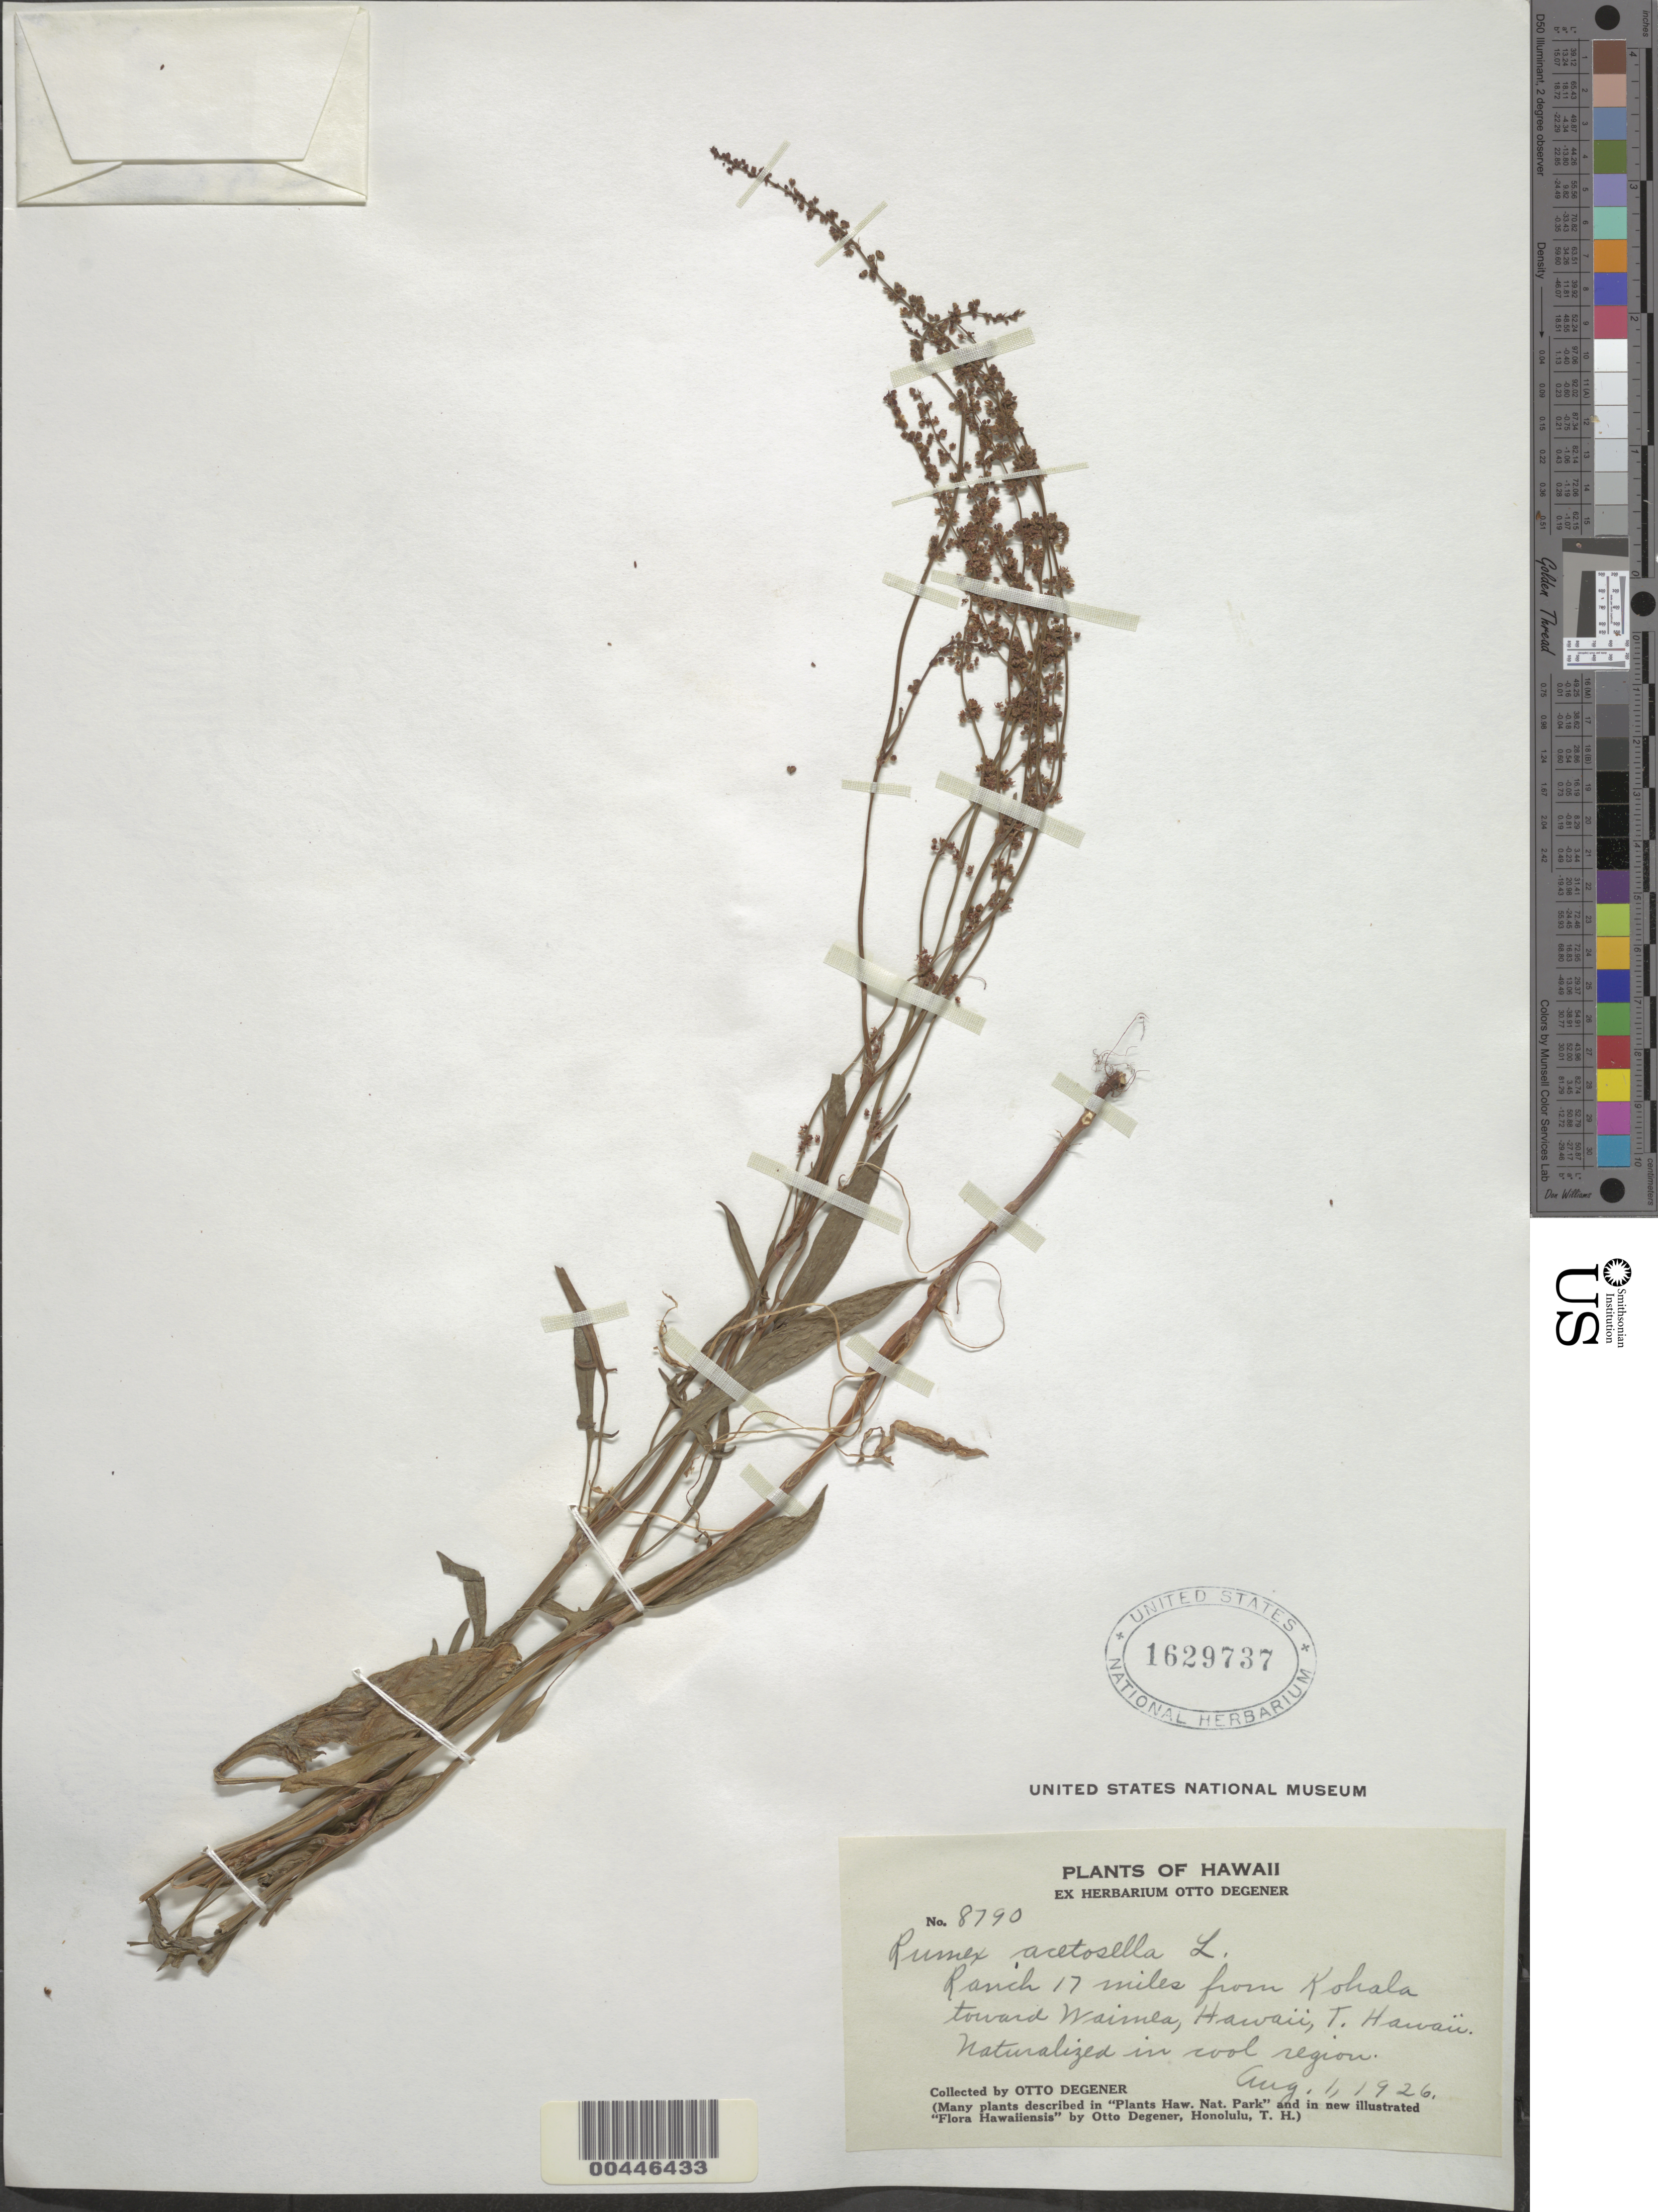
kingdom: Plantae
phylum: Tracheophyta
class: Magnoliopsida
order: Caryophyllales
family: Polygonaceae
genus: Rumex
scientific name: Rumex acetosella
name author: L.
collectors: O. Degener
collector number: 8790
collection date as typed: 1 Aug 1926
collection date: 1926-08-01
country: United States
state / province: Hawaii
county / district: Hawaii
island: Hawaii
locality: Ranch 17 mi from Kohala toward Waimea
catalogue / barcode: US 1629737